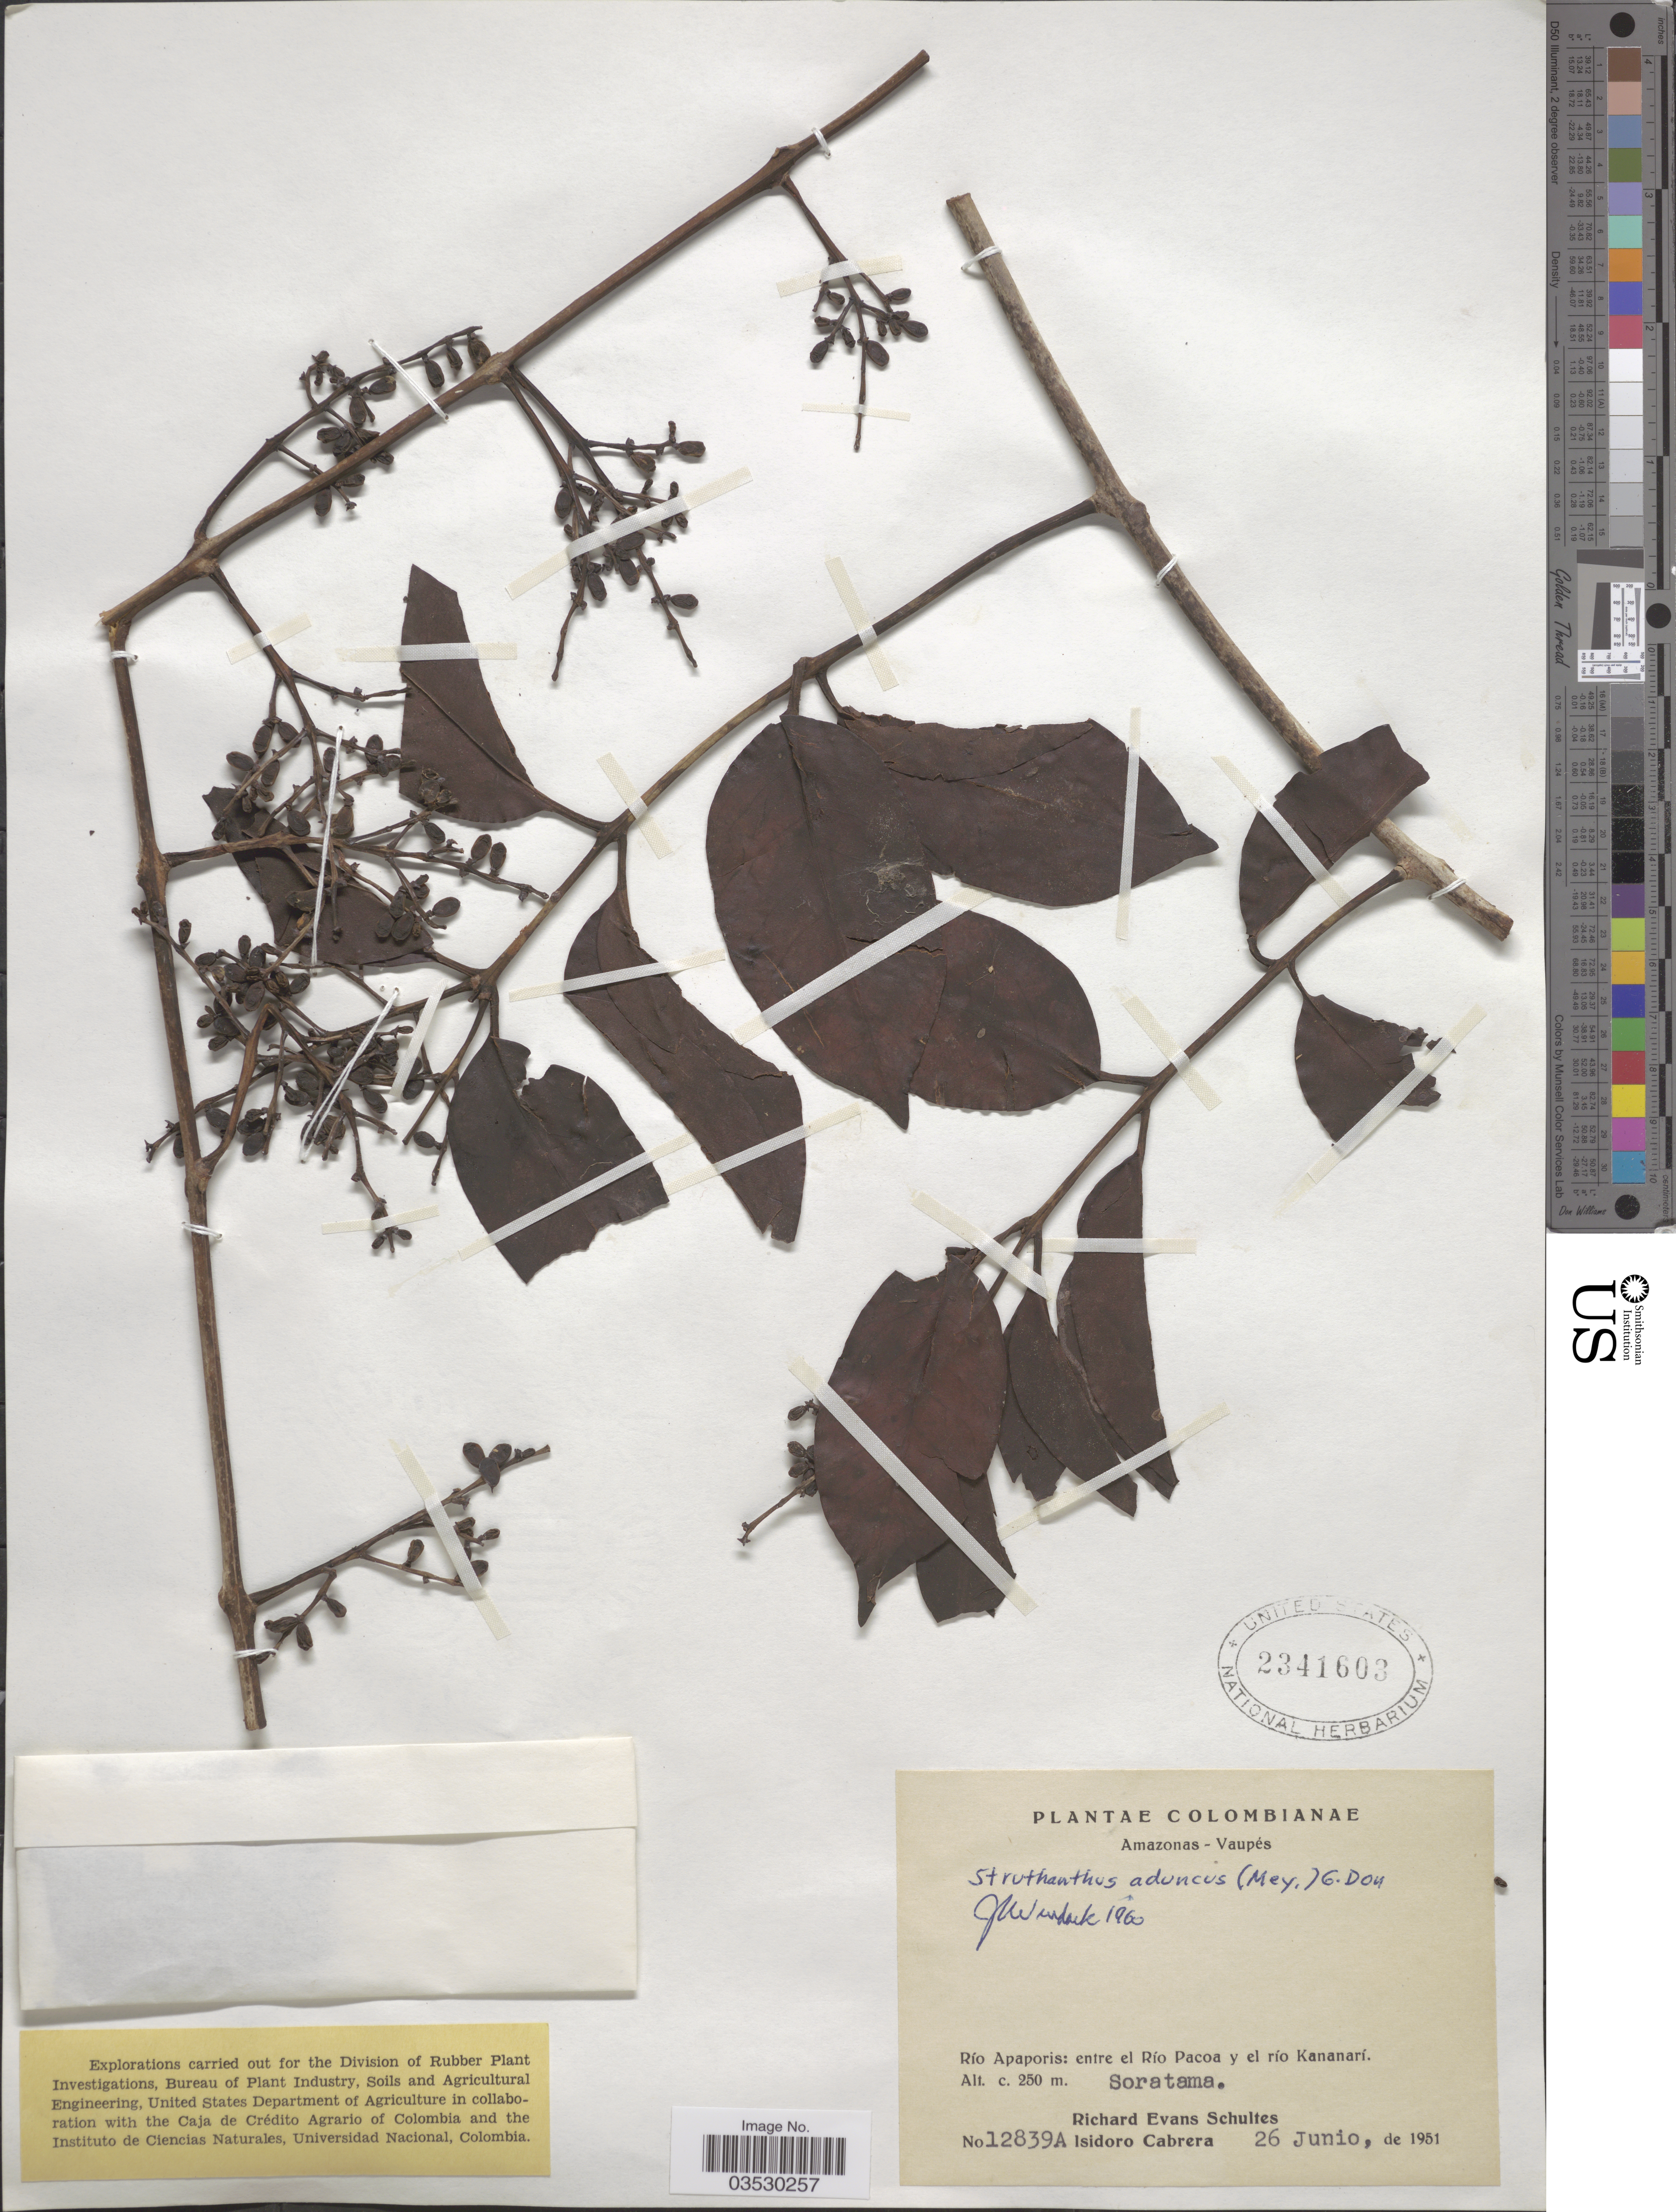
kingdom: Plantae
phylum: Tracheophyta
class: Magnoliopsida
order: Santalales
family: Loranthaceae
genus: Struthanthus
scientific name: Struthanthus aduncus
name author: (G. Mey.) G. Don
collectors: R. E. Schultes & I. Cabrera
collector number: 12839A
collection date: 1951-06-26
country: Colombia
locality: Amazonas-Vaupés. Río Apaporis: entre el Río Pacoa y el río Kananarí. Soratama.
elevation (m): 250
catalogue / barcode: US 2341603